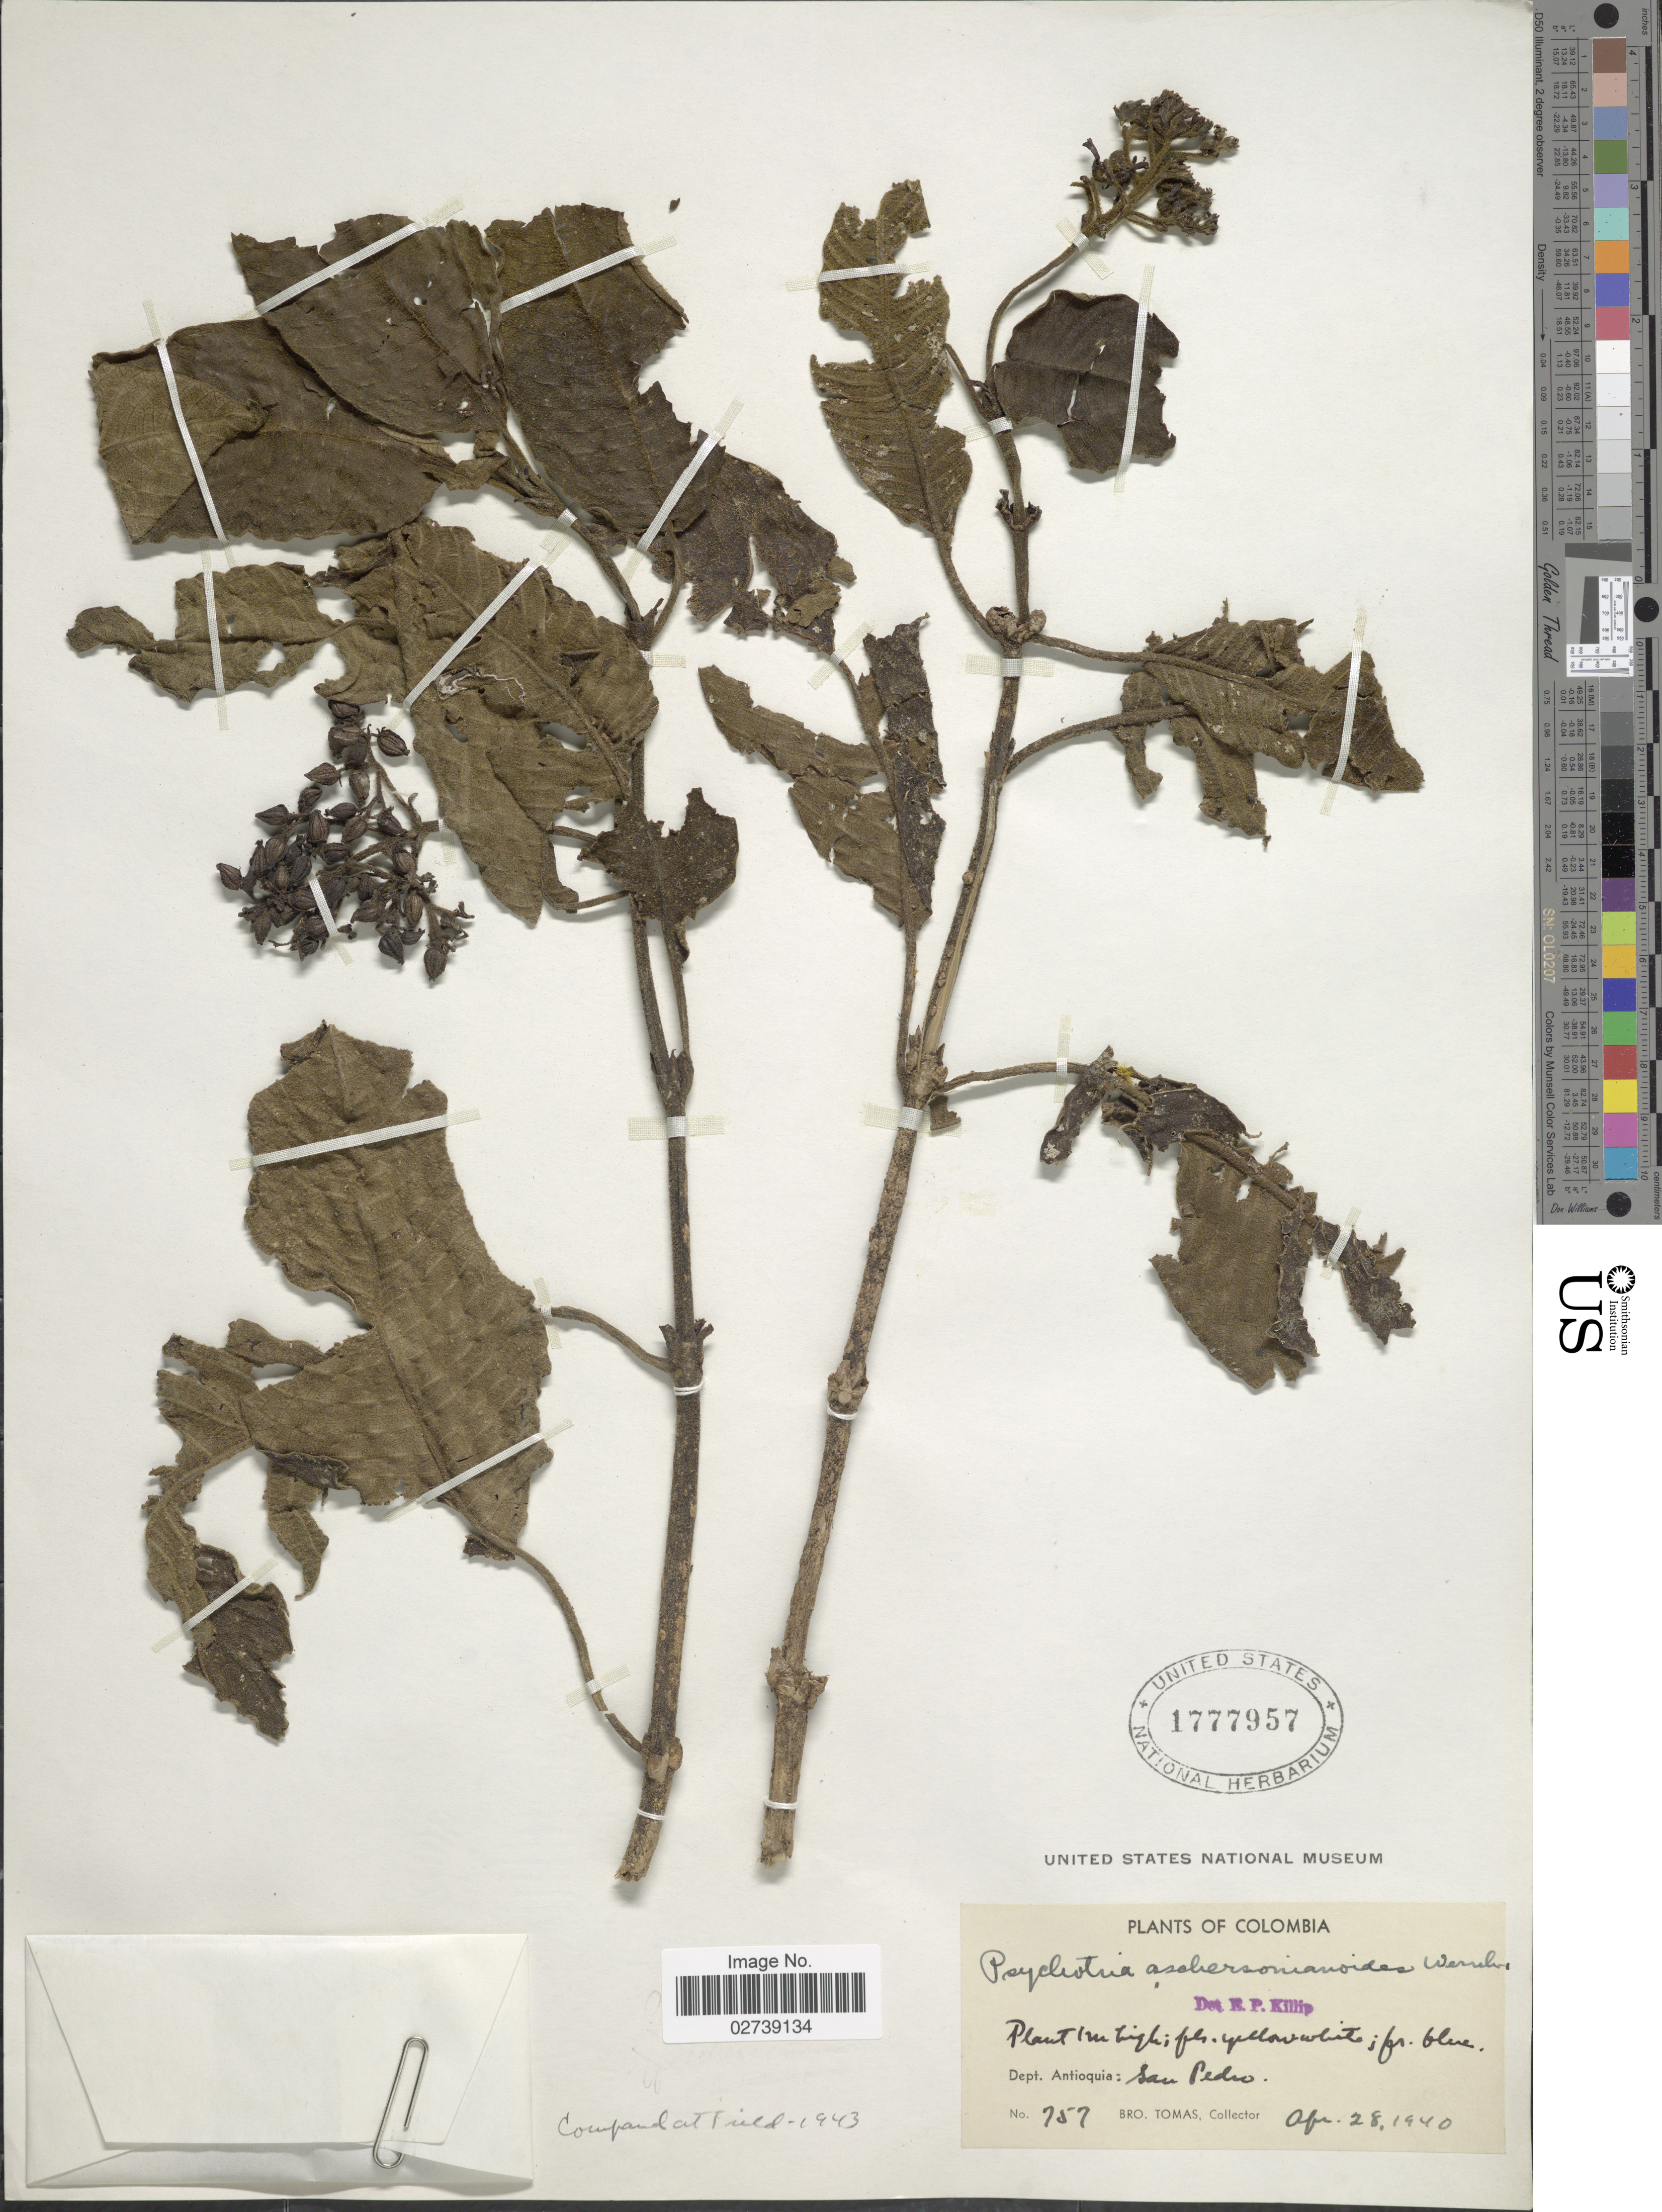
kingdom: Plantae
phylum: Tracheophyta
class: Magnoliopsida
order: Gentianales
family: Rubiaceae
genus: Palicourea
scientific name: Palicourea aschersonianoides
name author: Steyerm.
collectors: B. Tomas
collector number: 757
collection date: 1940-04-28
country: Colombia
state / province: Antioquia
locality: Dept. Antioquia: San Pedro.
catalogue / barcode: US 1777957